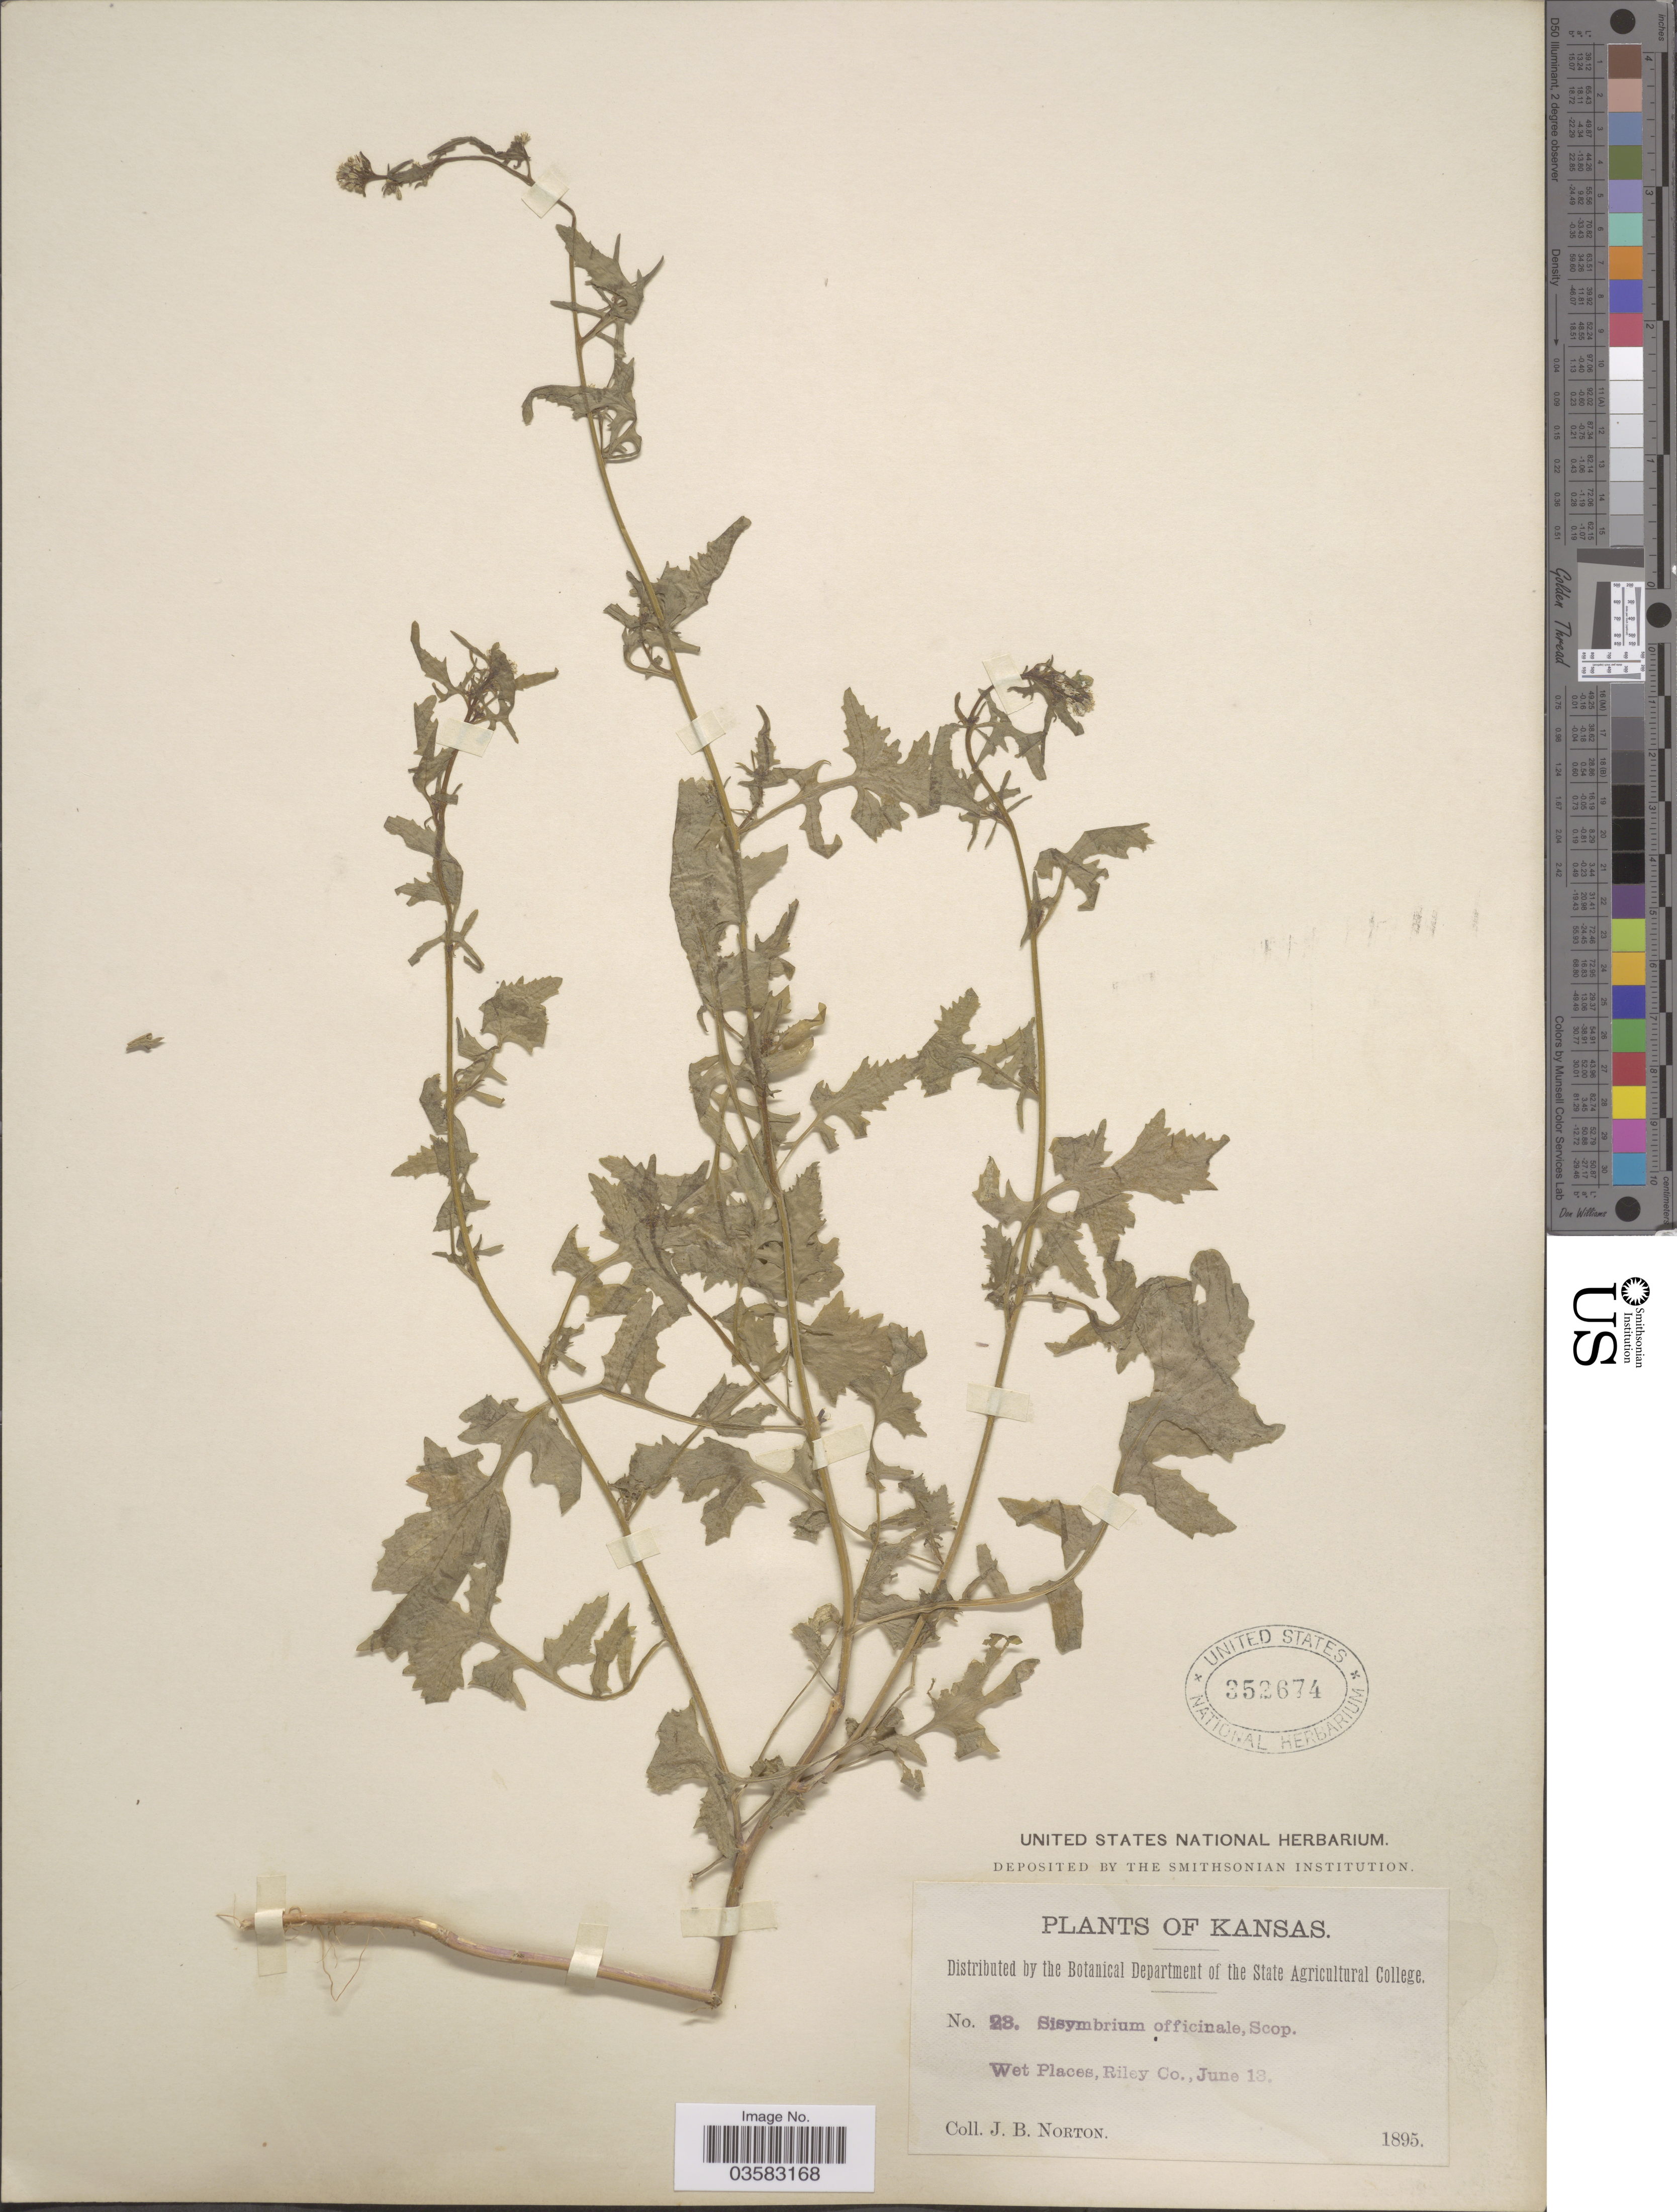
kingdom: Plantae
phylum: Tracheophyta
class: Magnoliopsida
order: Brassicales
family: Brassicaceae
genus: Sisymbrium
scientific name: Sisymbrium officinale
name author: (L.) Scop.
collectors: J. B. Norton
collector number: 23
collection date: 1895-06-13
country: United States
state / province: Kansas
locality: Wet places, Riley Co.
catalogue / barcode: US 352674